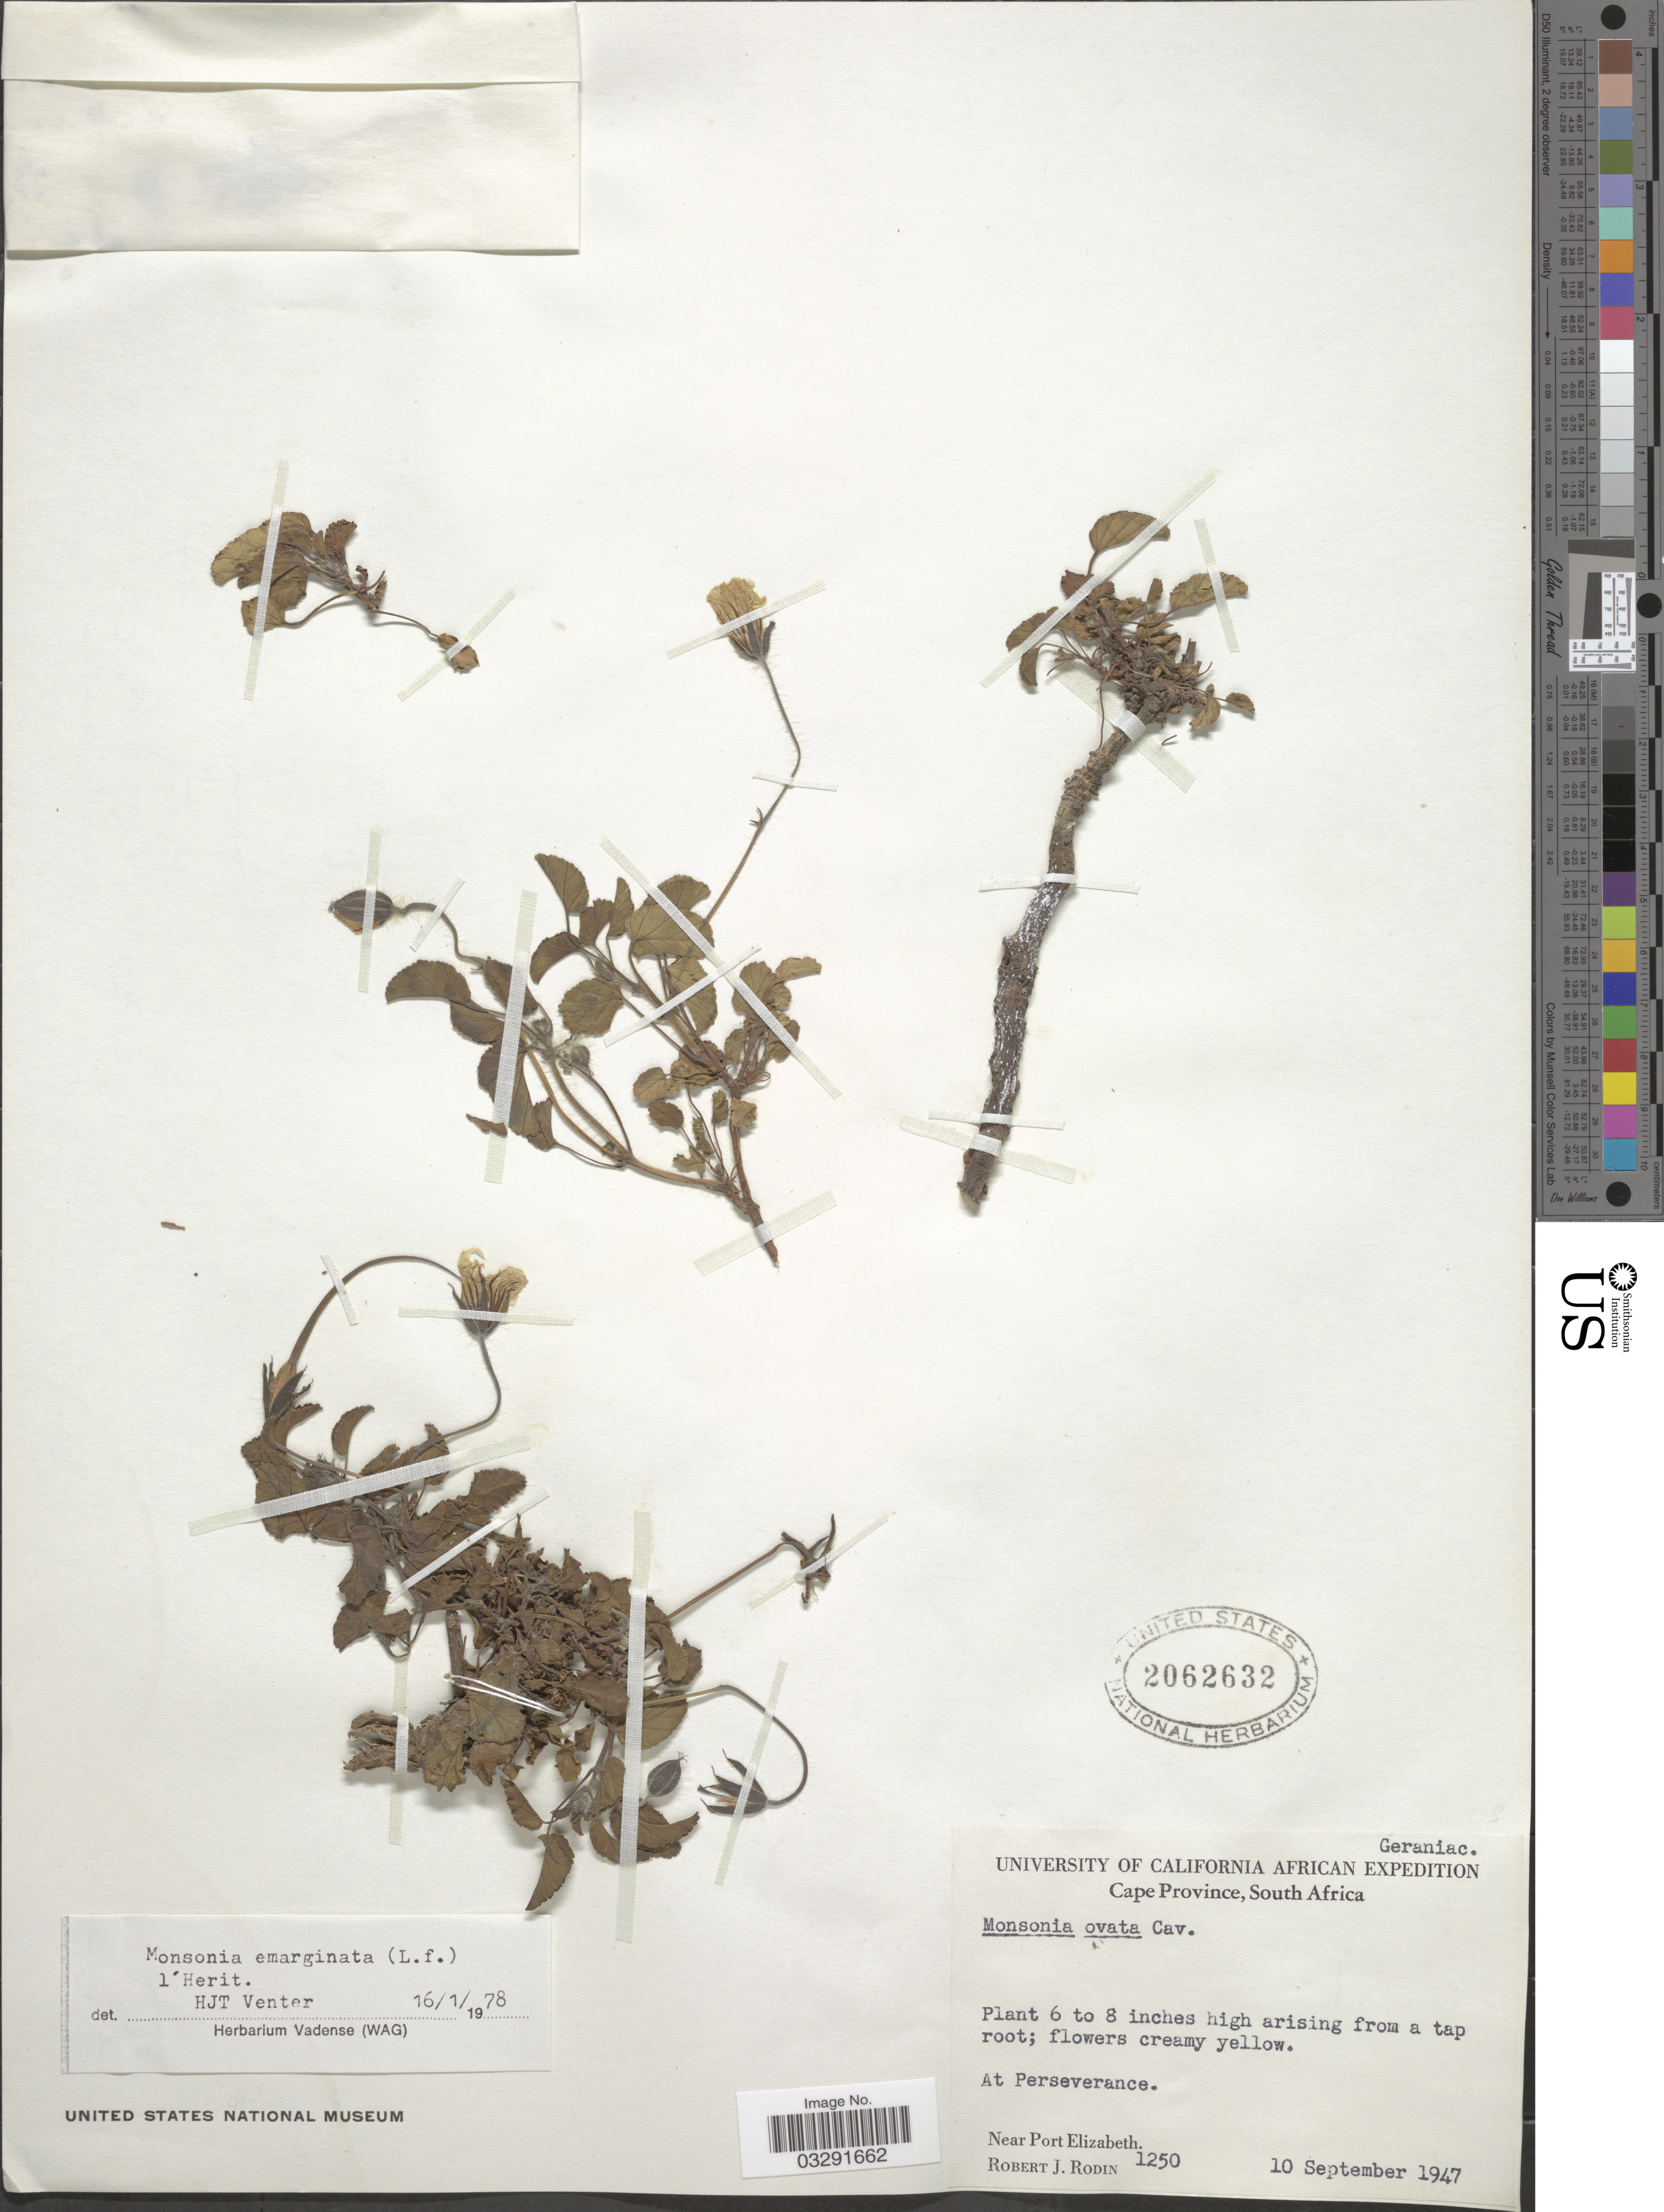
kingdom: Plantae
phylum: Tracheophyta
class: Magnoliopsida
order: Geraniales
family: Geraniaceae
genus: Monsonia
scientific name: Monsonia emarginata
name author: L'Hér.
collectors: R. J. Rodin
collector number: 1250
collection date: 1947-09-10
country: South Africa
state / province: Eastern Cape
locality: At Perseverance. Near Port Elizabeth.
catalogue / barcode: US 2062632